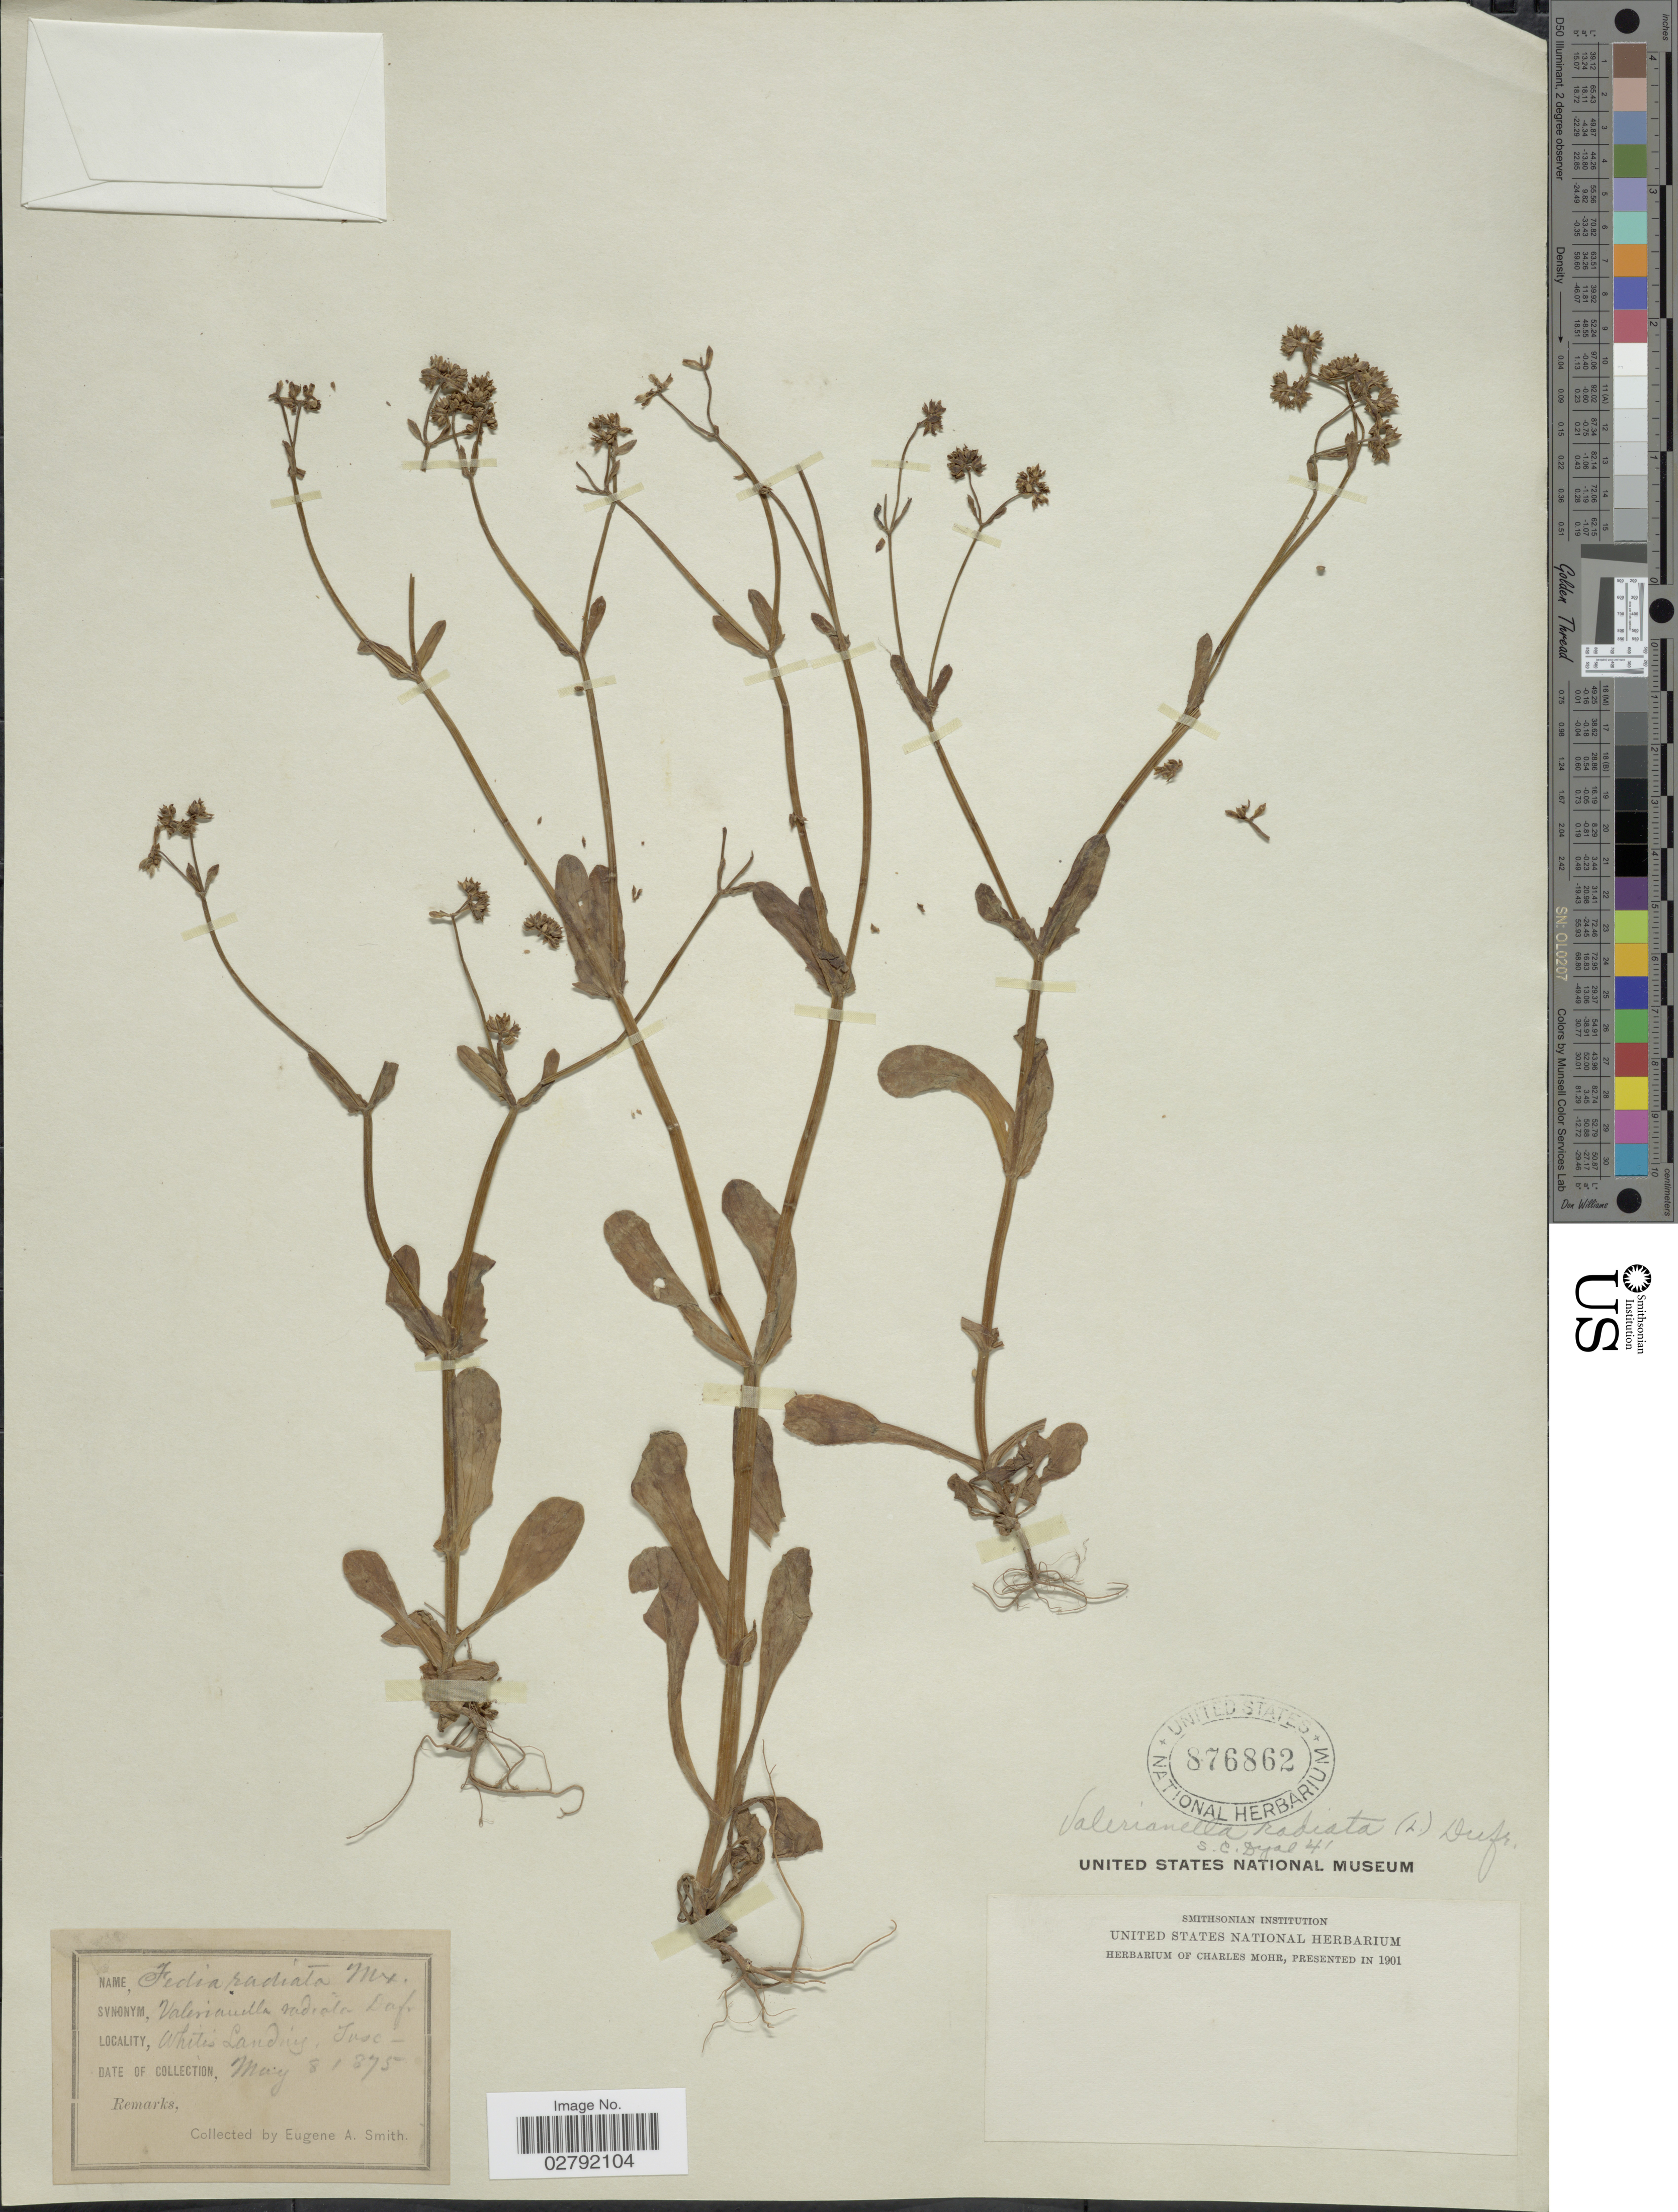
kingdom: Plantae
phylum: Tracheophyta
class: Magnoliopsida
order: Dipsacales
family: Caprifoliaceae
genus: Valerianella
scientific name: Valerianella radiata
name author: (L.) Dufr.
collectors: E. A. Smith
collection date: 1875-05-08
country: United States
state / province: Texas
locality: White's Landing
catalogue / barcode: US 876862